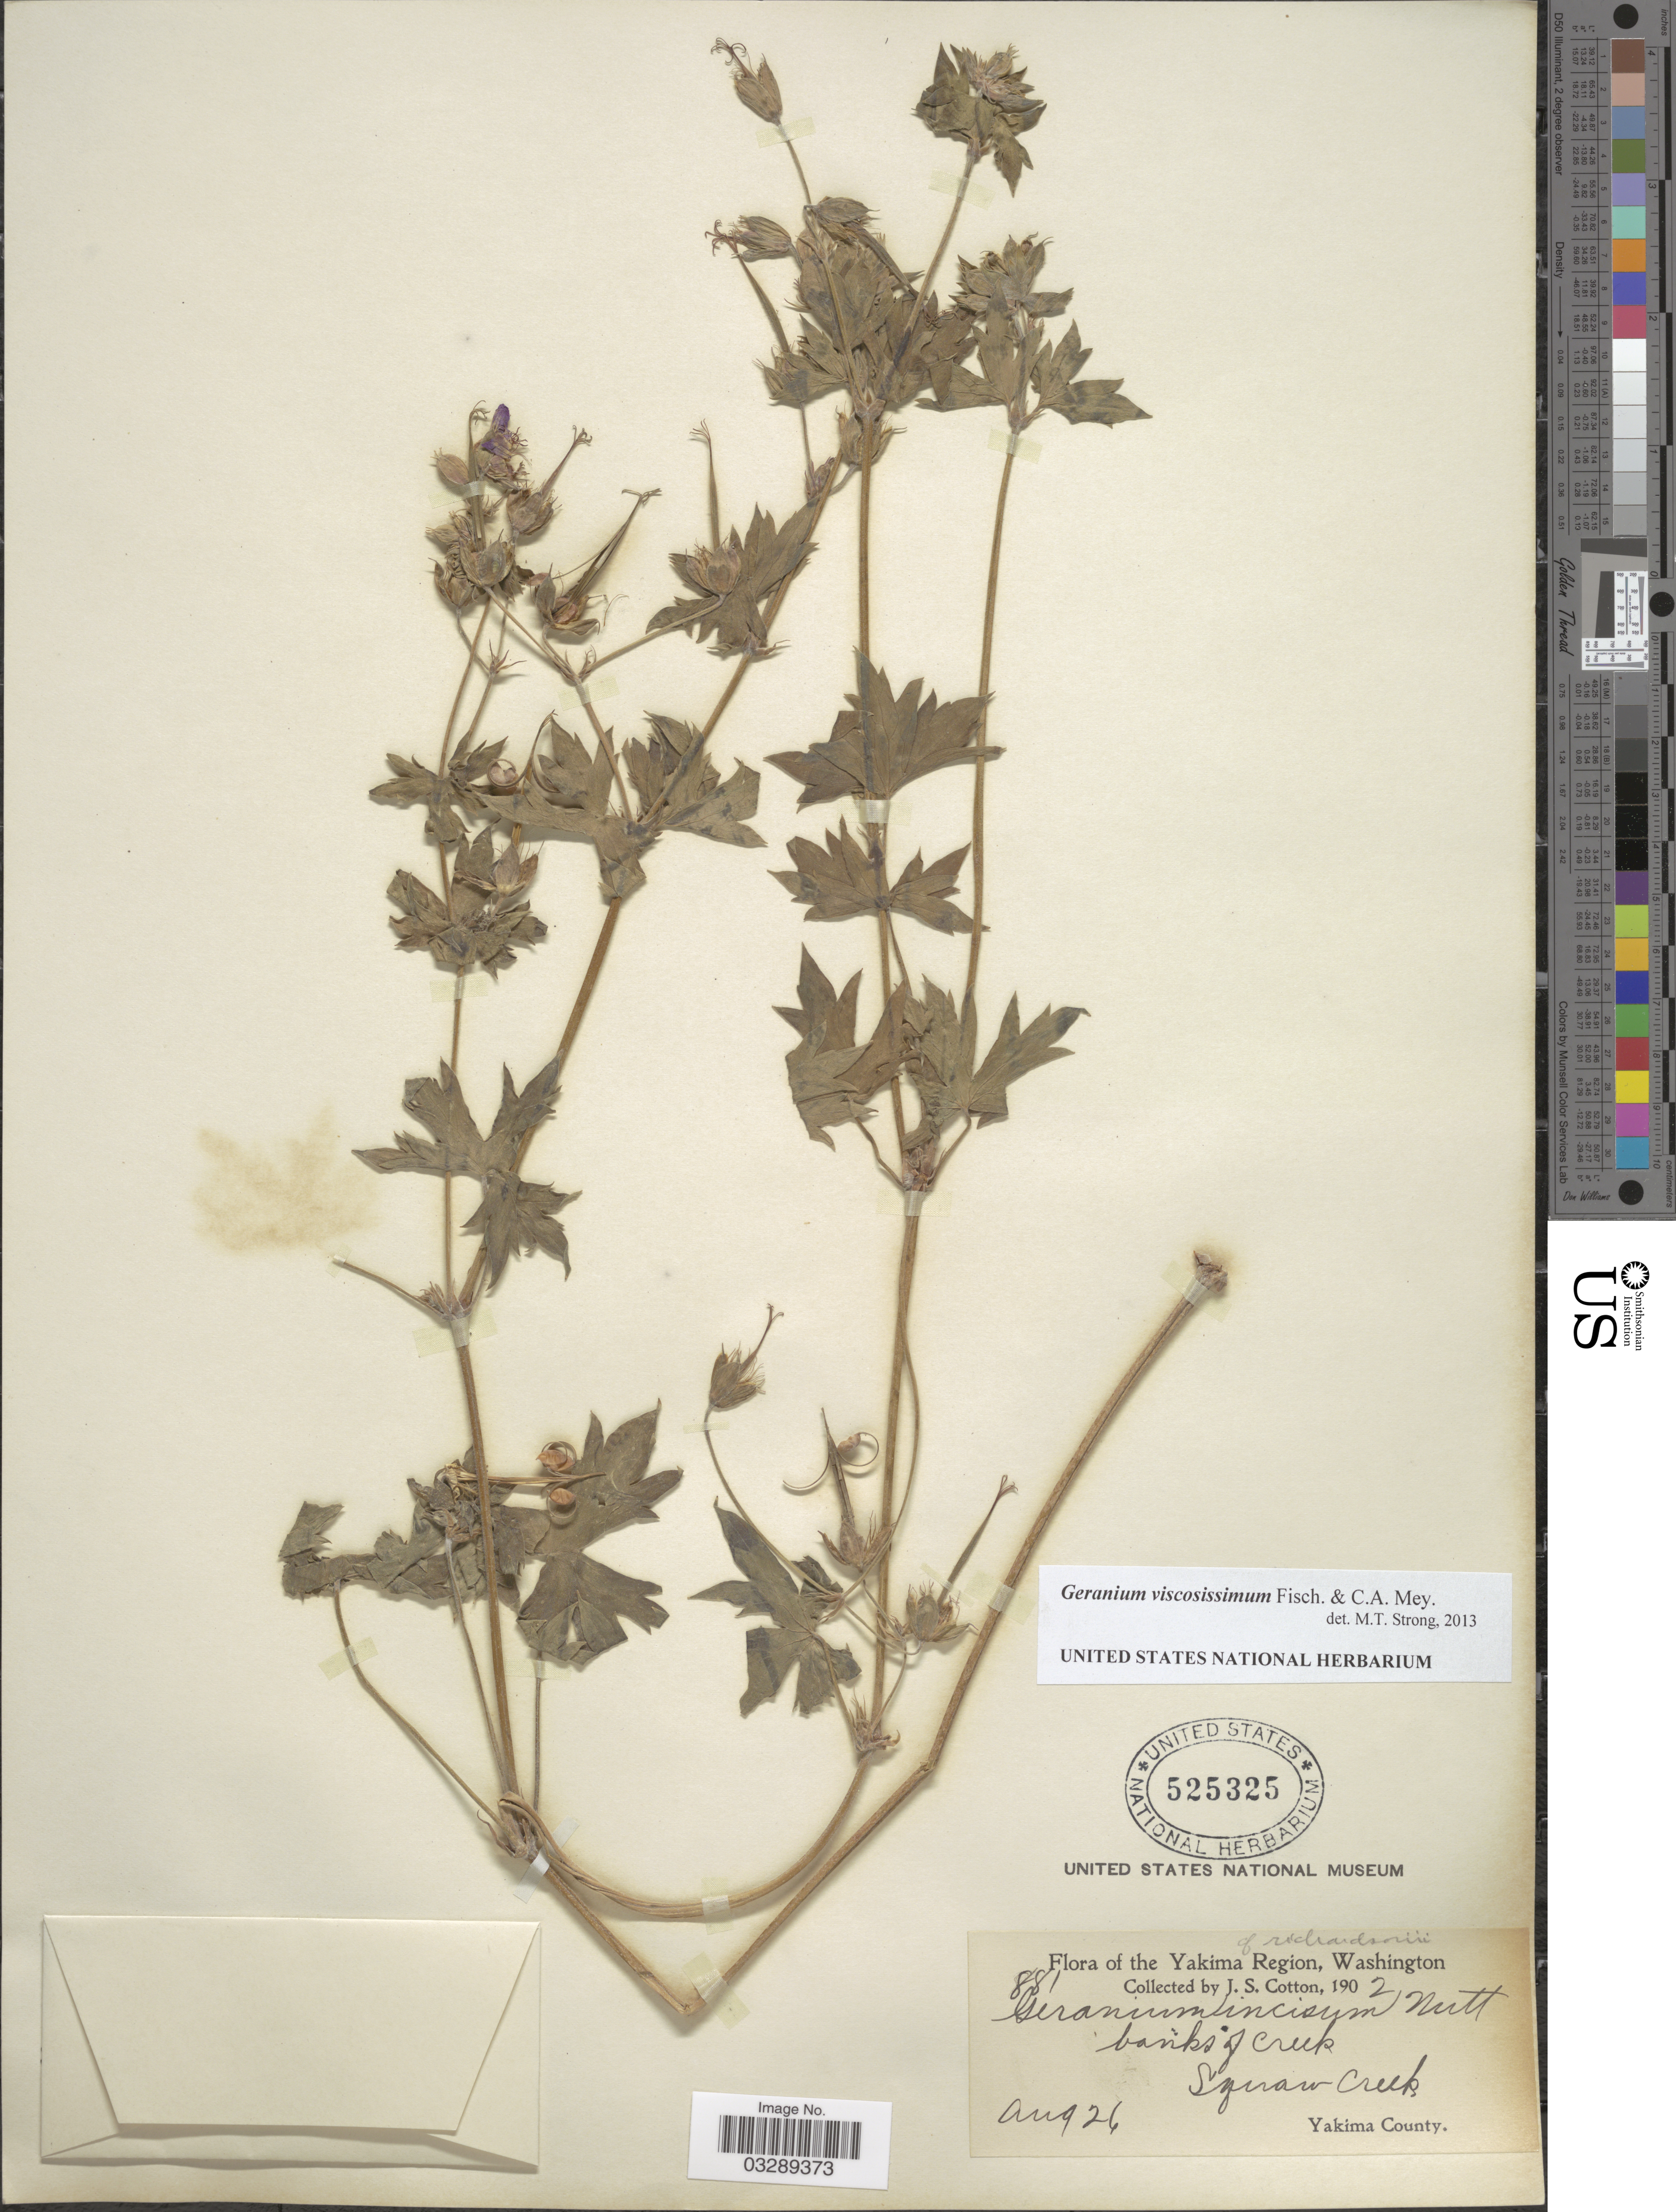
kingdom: Plantae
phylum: Tracheophyta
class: Magnoliopsida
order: Geraniales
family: Geraniaceae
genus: Geranium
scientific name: Geranium viscosissimum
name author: Fisch. & C.A. Mey.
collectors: J. S. Cotton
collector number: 881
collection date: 1902-08-26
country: United States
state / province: Washington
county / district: Yakima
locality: The Yakima Region, banks of creek, Squaw Creek.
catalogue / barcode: US 525325